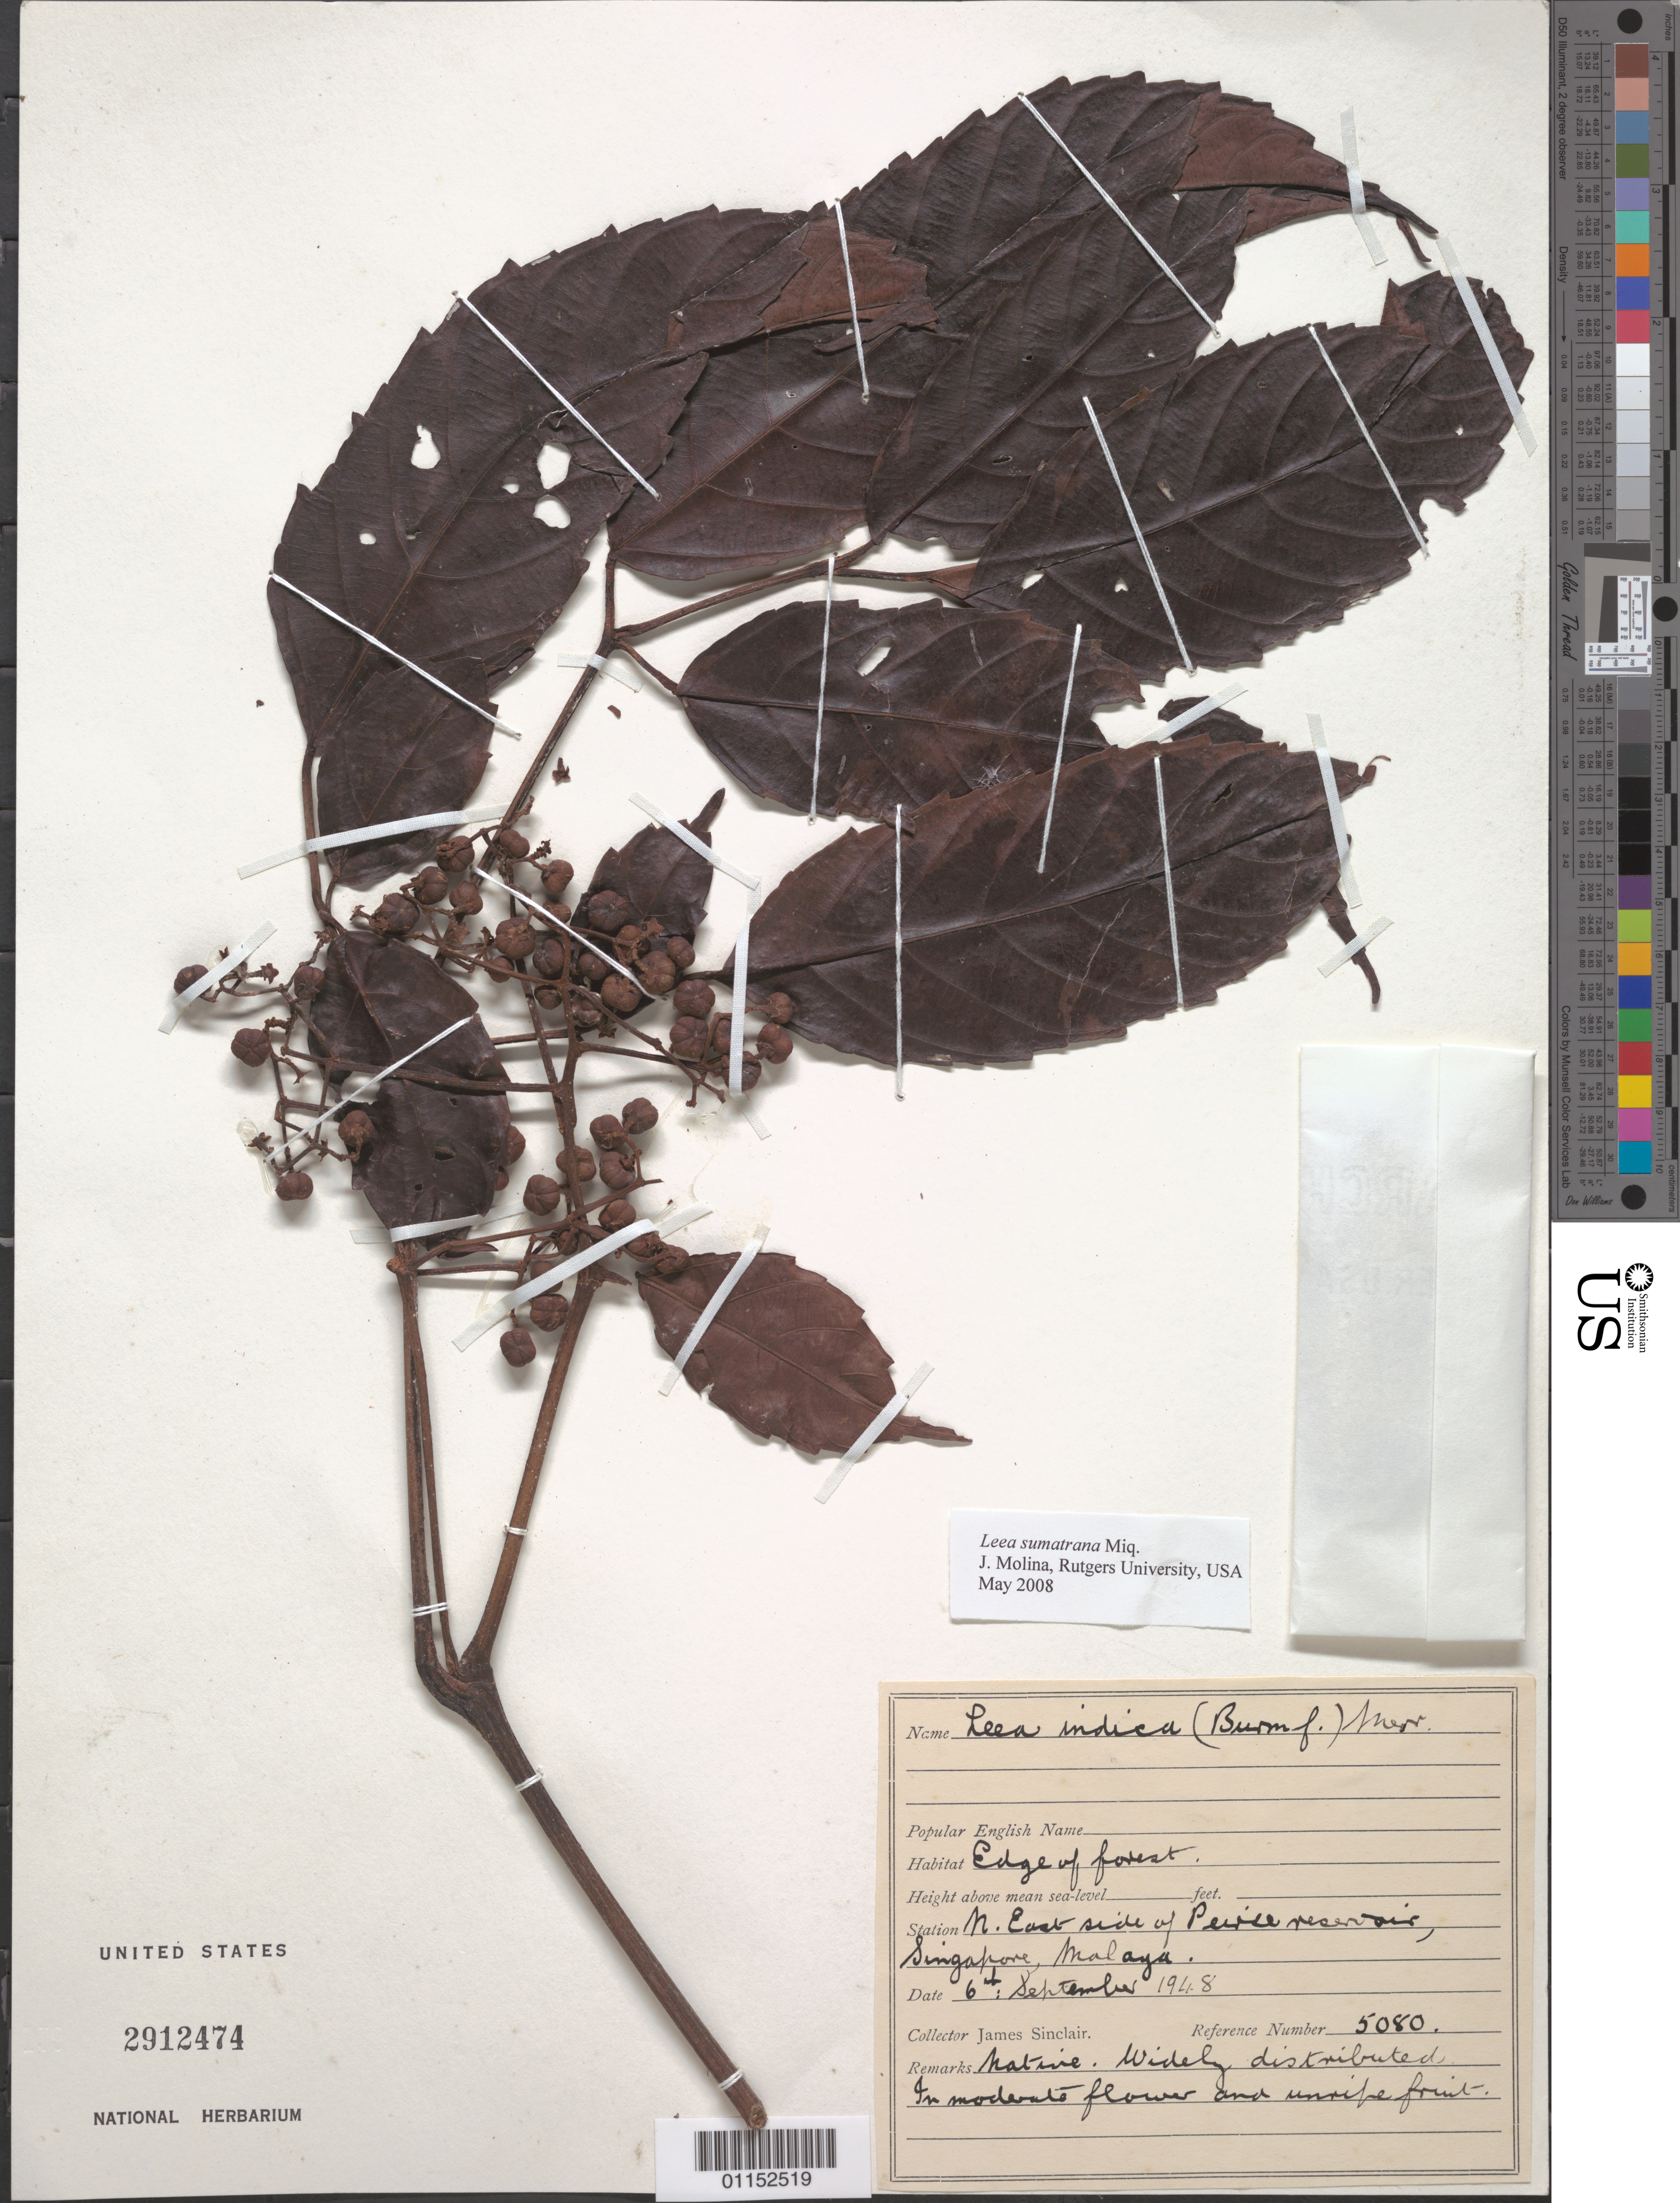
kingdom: Plantae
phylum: Tracheophyta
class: Magnoliopsida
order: Vitales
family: Vitaceae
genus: Leea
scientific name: Leea sumatrana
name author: Miq.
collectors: J. Sinclair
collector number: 5080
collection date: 1948-09-06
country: Singapore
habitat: Edge of forest.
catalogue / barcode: US 2912474